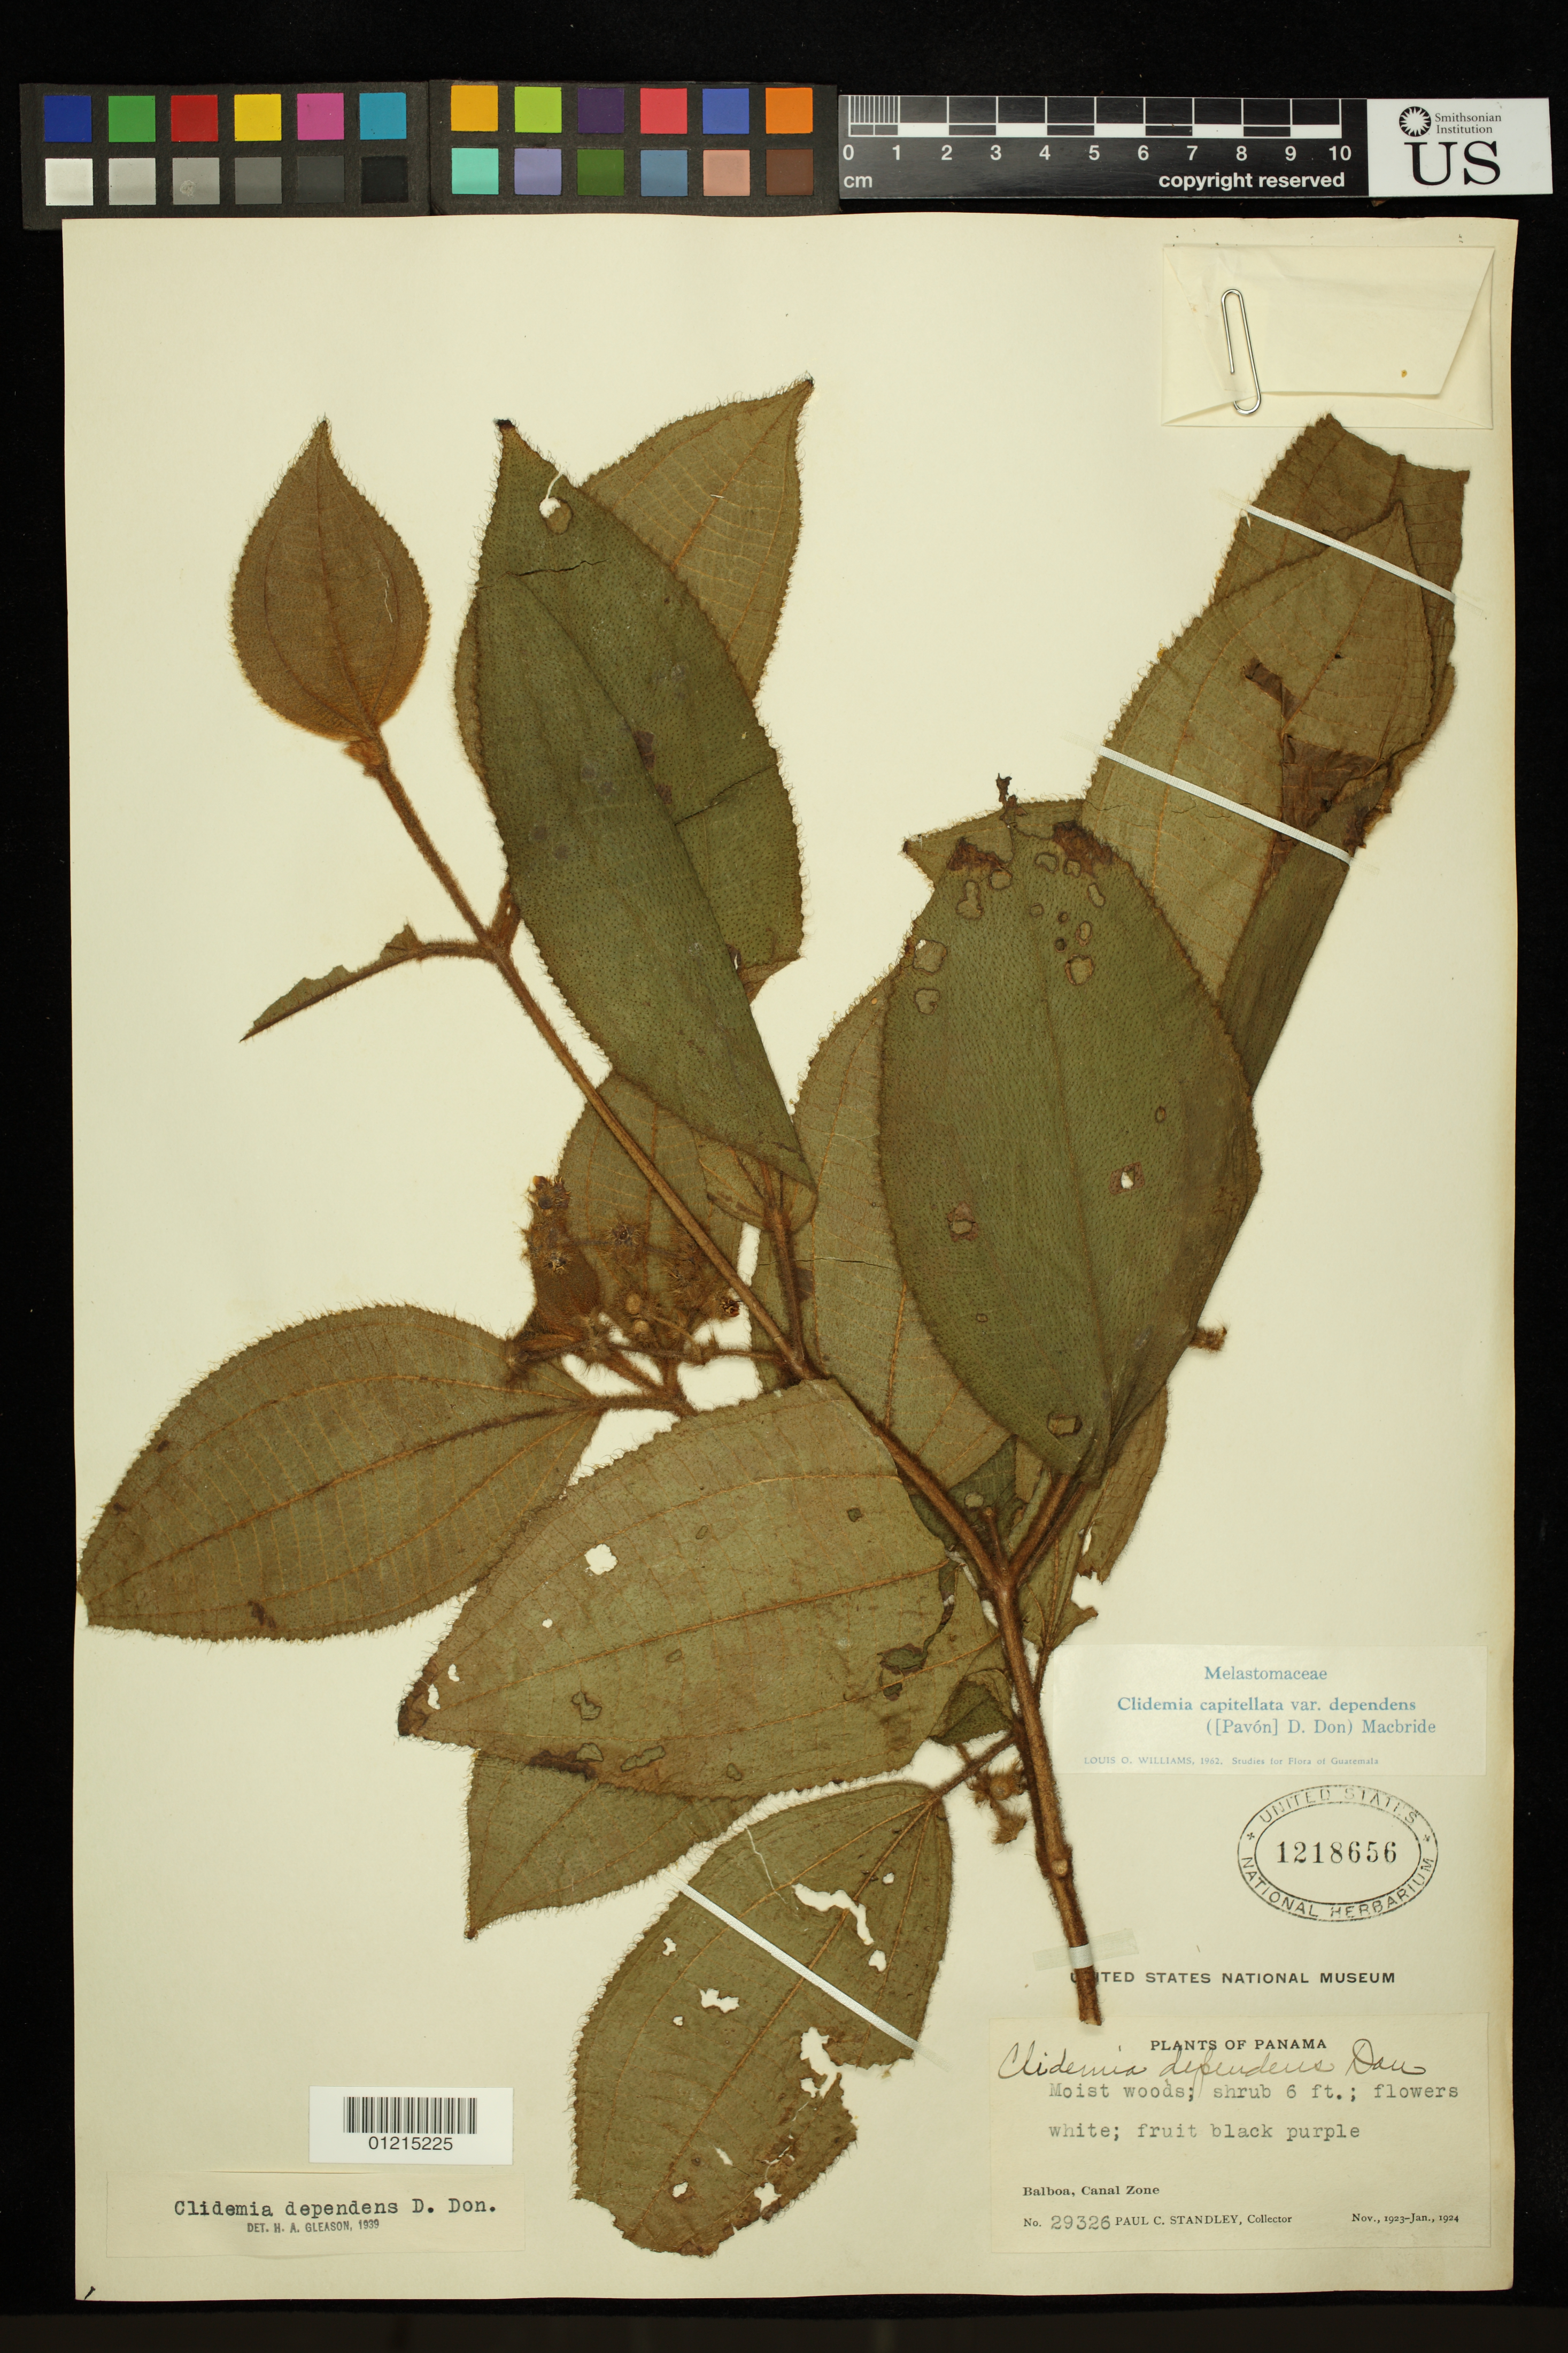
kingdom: Plantae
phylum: Tracheophyta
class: Magnoliopsida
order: Myrtales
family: Melastomataceae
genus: Clidemia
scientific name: Clidemia dependens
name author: D. Don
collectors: P. C. Standley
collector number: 29326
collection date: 1923-11/1924-01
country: Panama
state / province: Panamá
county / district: Canal Zone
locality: Balboa.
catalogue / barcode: US 1218656